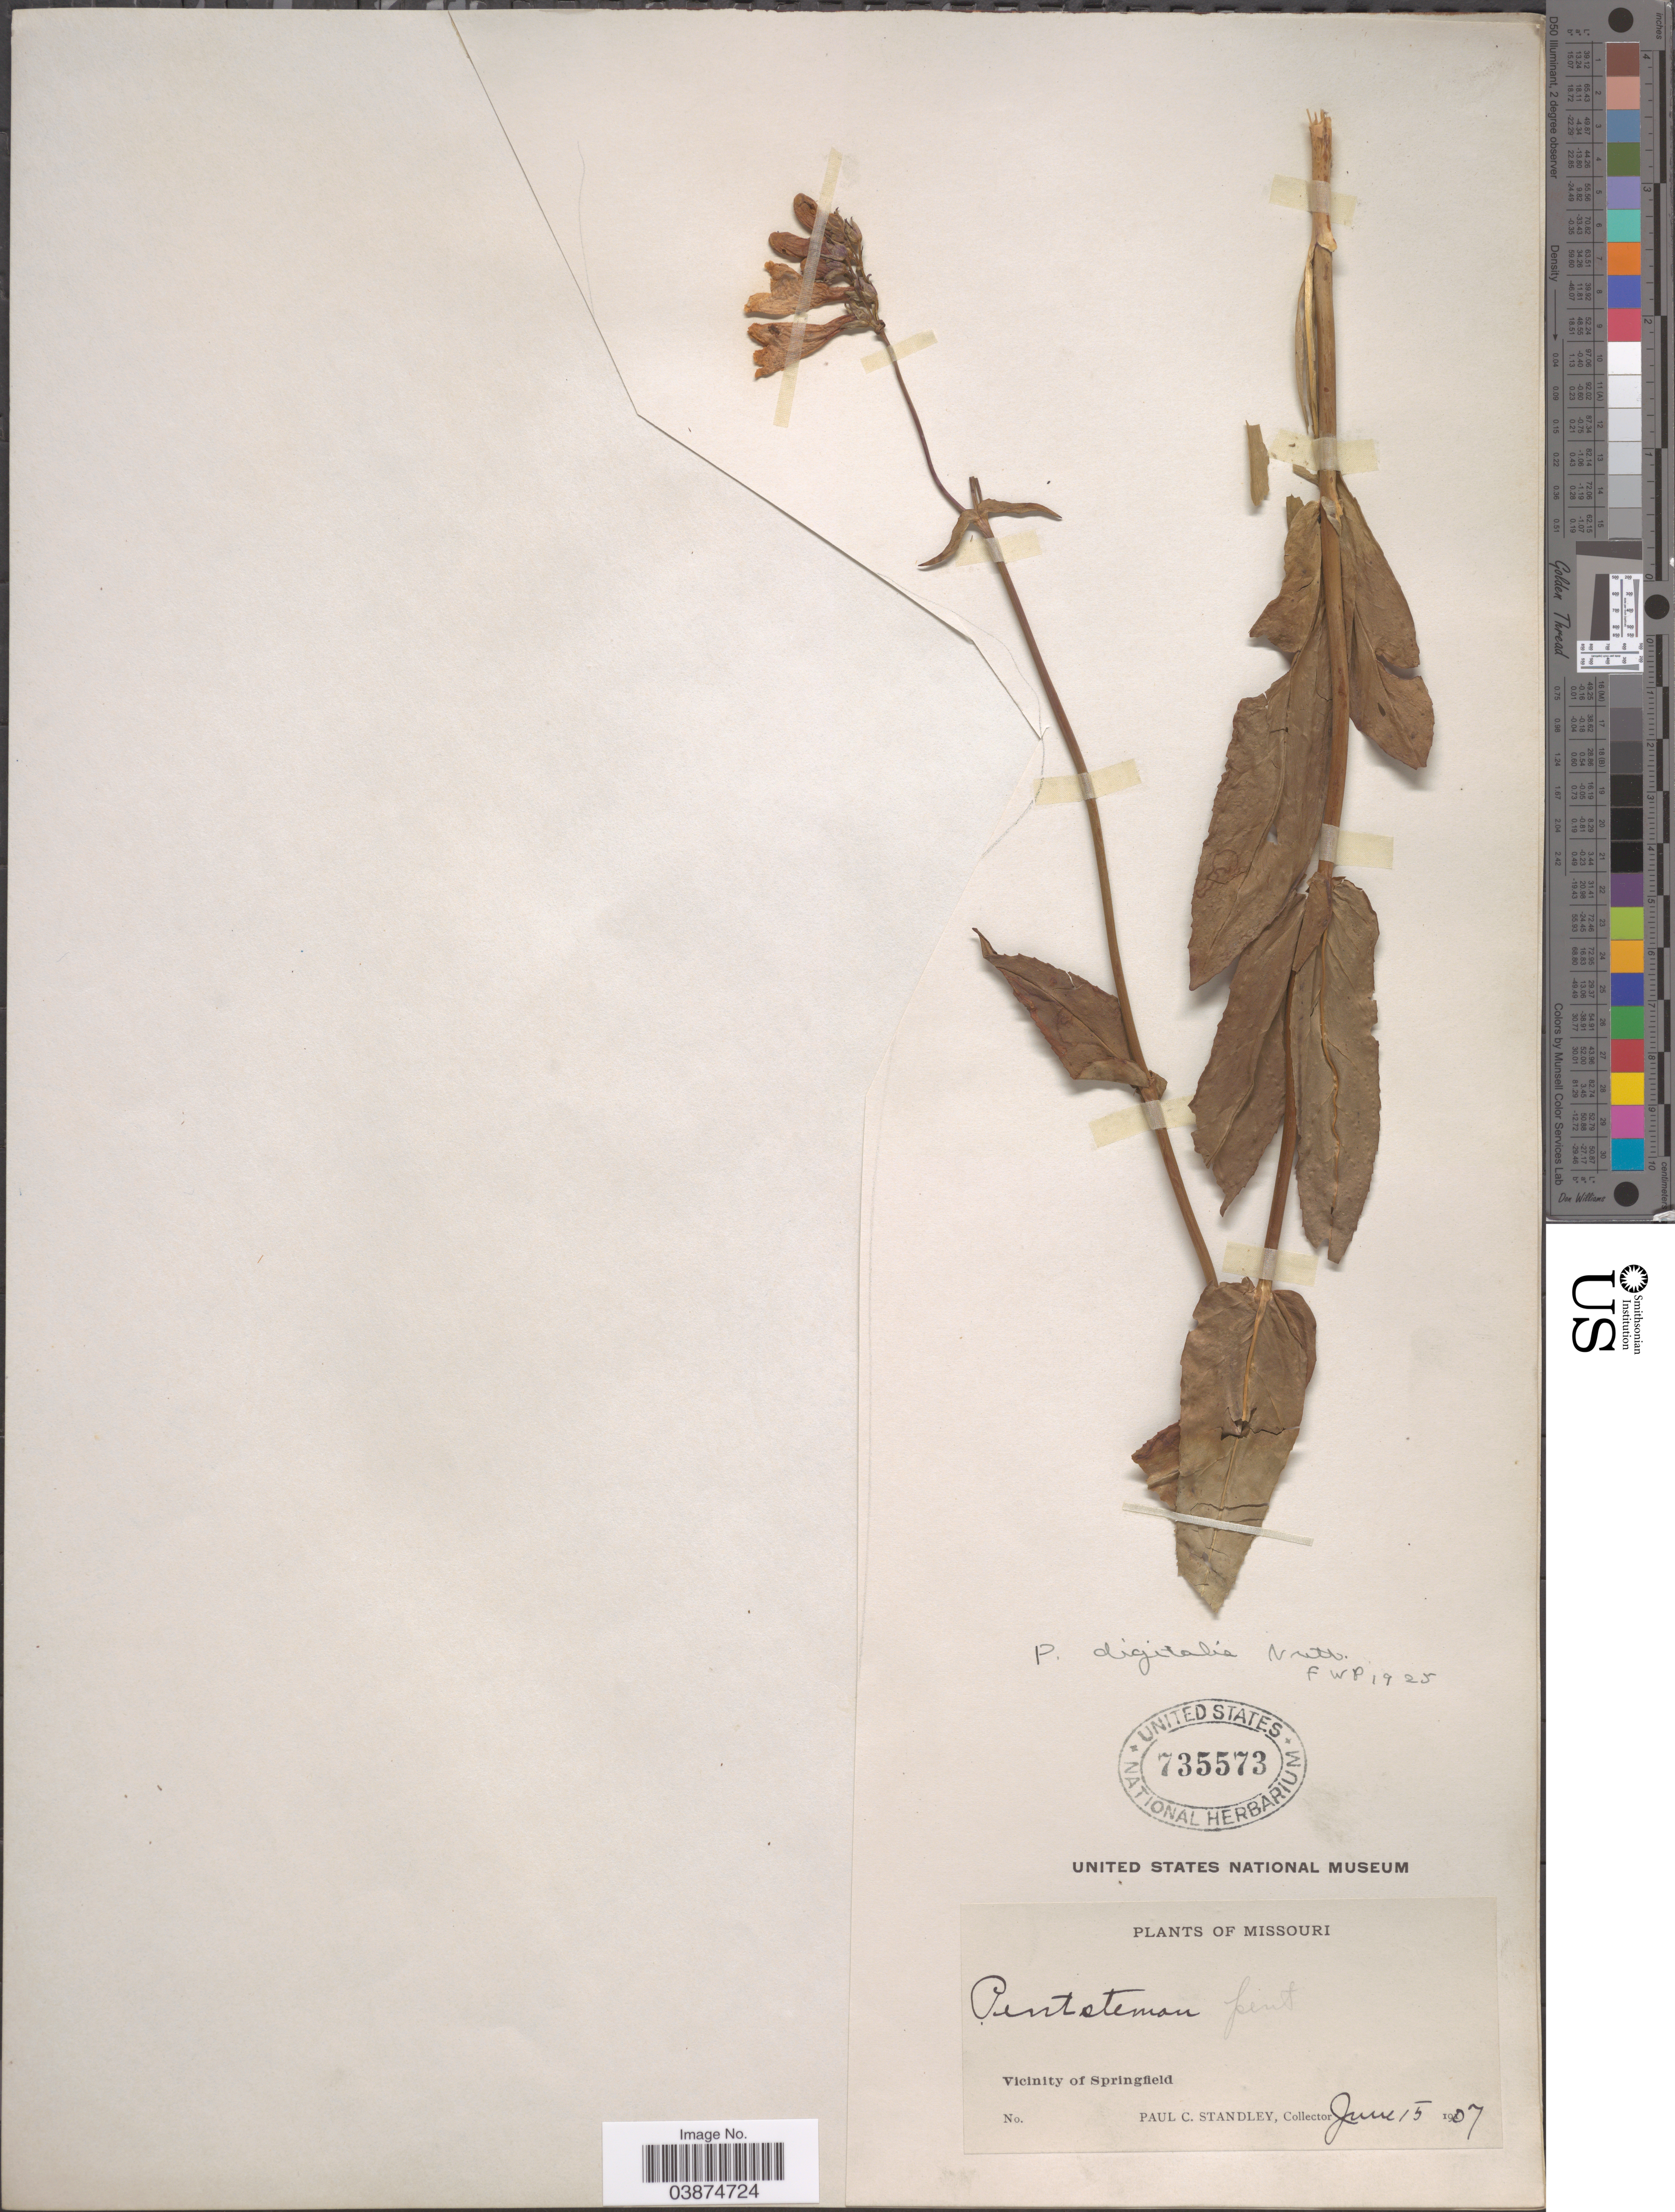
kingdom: Plantae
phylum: Tracheophyta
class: Magnoliopsida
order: Lamiales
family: Plantaginaceae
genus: Penstemon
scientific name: Penstemon digitalis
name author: Nutt. ex Sims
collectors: P. C. Standley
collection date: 1907-06-15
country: United States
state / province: Missouri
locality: Vicinity of Springfield.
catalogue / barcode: US 735573